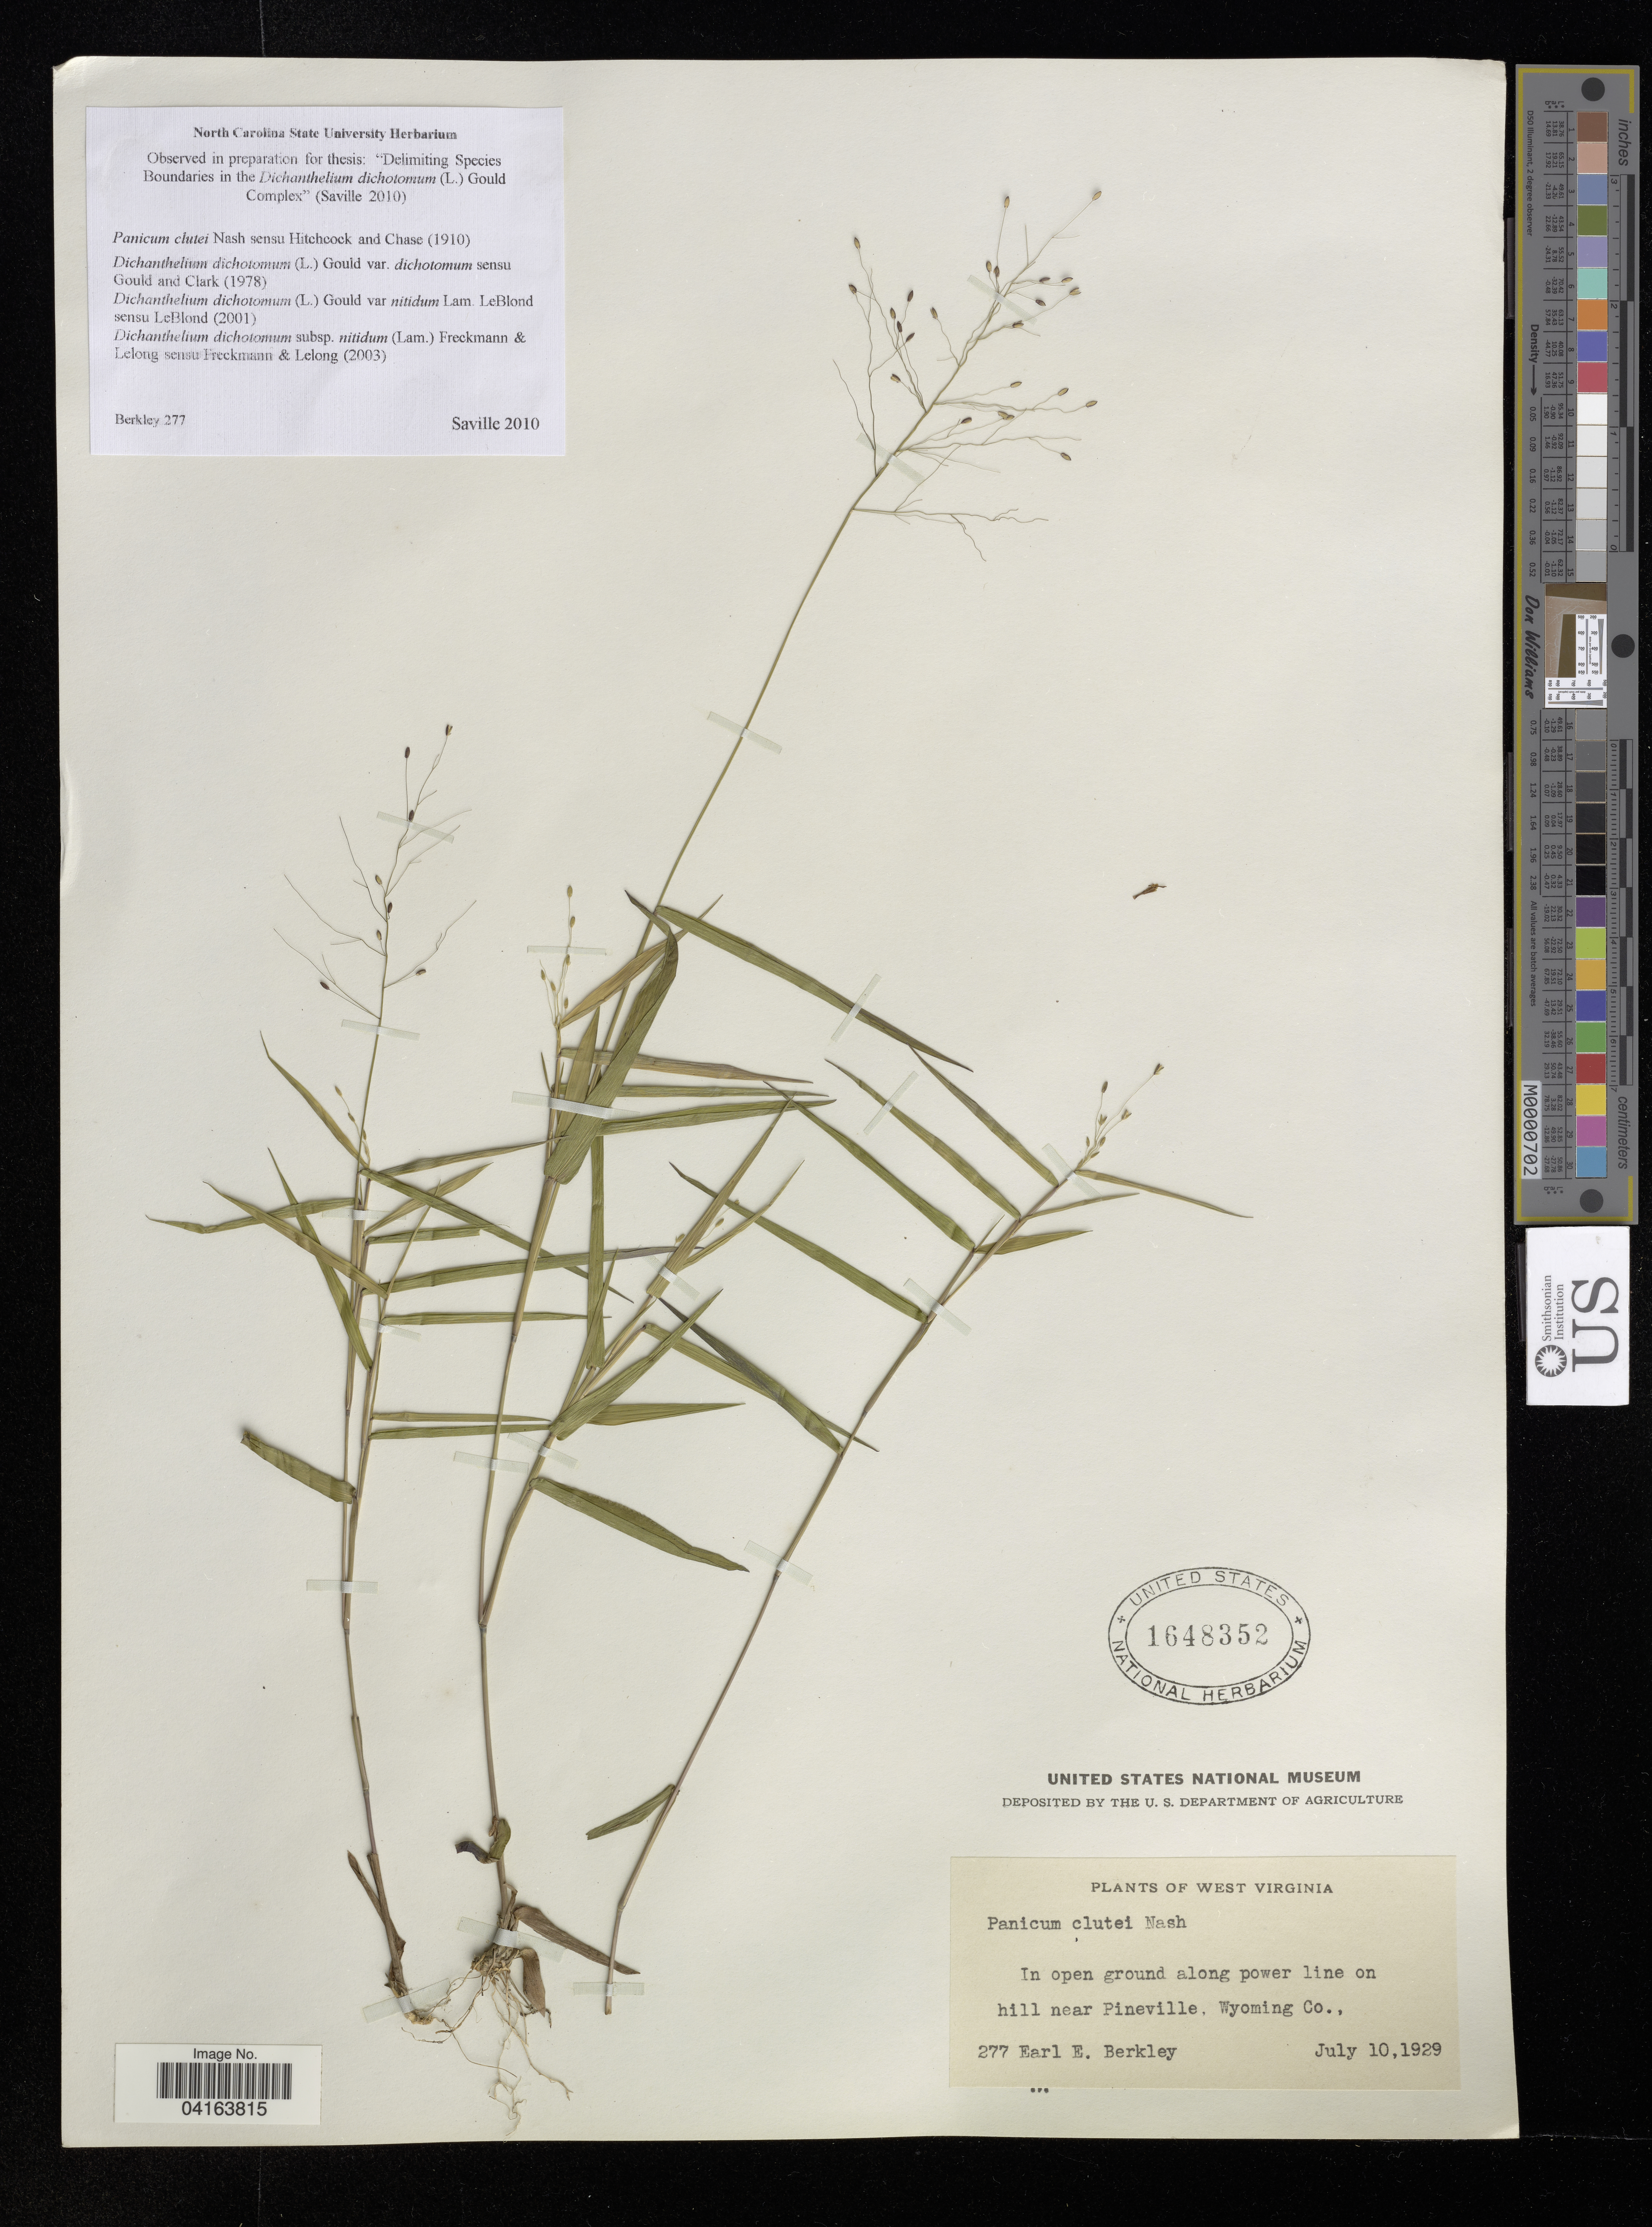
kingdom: Plantae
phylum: Tracheophyta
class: Liliopsida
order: Poales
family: Poaceae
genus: Dichanthelium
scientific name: Dichanthelium dichotomum subsp. nitidum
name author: (Lam.) Freckmann & Lelong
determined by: Saville, A. C., (NCSC), North Carolina State University (UNITED STATES)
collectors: E. Berkley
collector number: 277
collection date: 1929-07-10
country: United States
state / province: West Virginia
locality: In open ground along power line on hill near Pineville, Wyoming Co.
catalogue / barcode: US 1648352